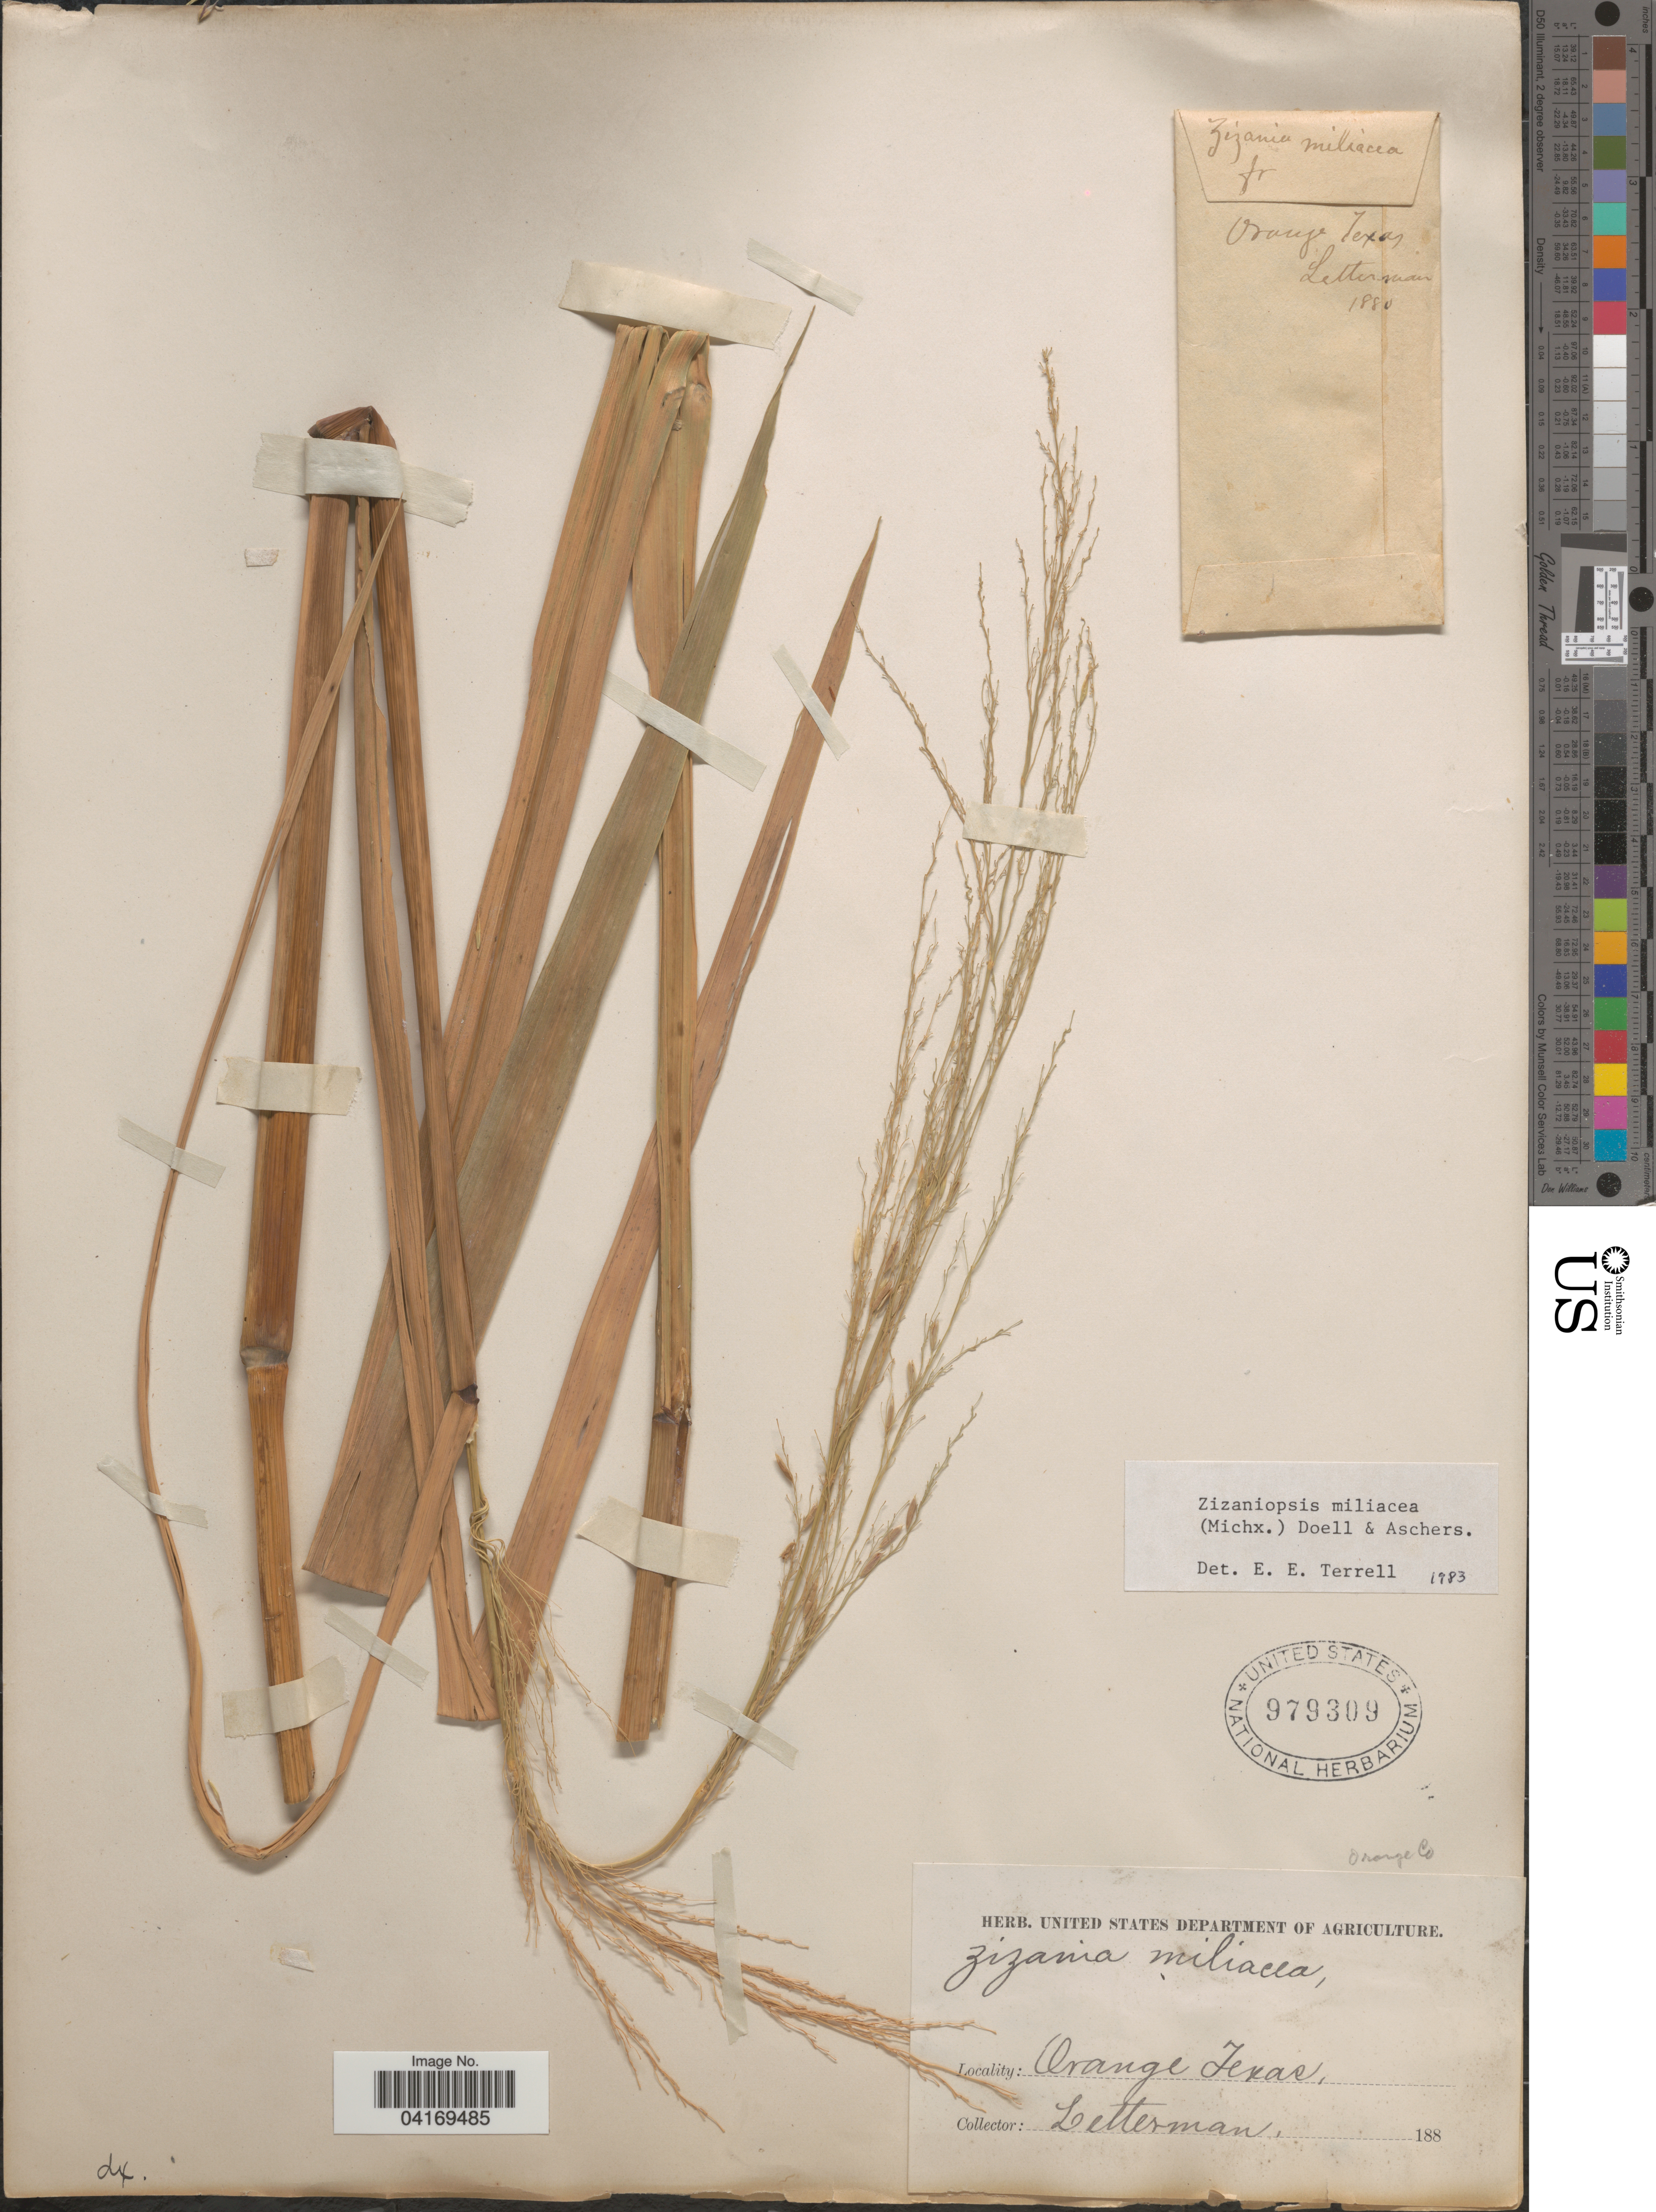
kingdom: Plantae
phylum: Tracheophyta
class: Liliopsida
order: Poales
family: Poaceae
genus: Zizaniopsis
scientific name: Zizaniopsis miliacea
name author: (Michx.) Döll & Asch.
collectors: Letterman, --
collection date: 1880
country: United States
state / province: Texas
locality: Orange. Orange Co.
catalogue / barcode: US 979309